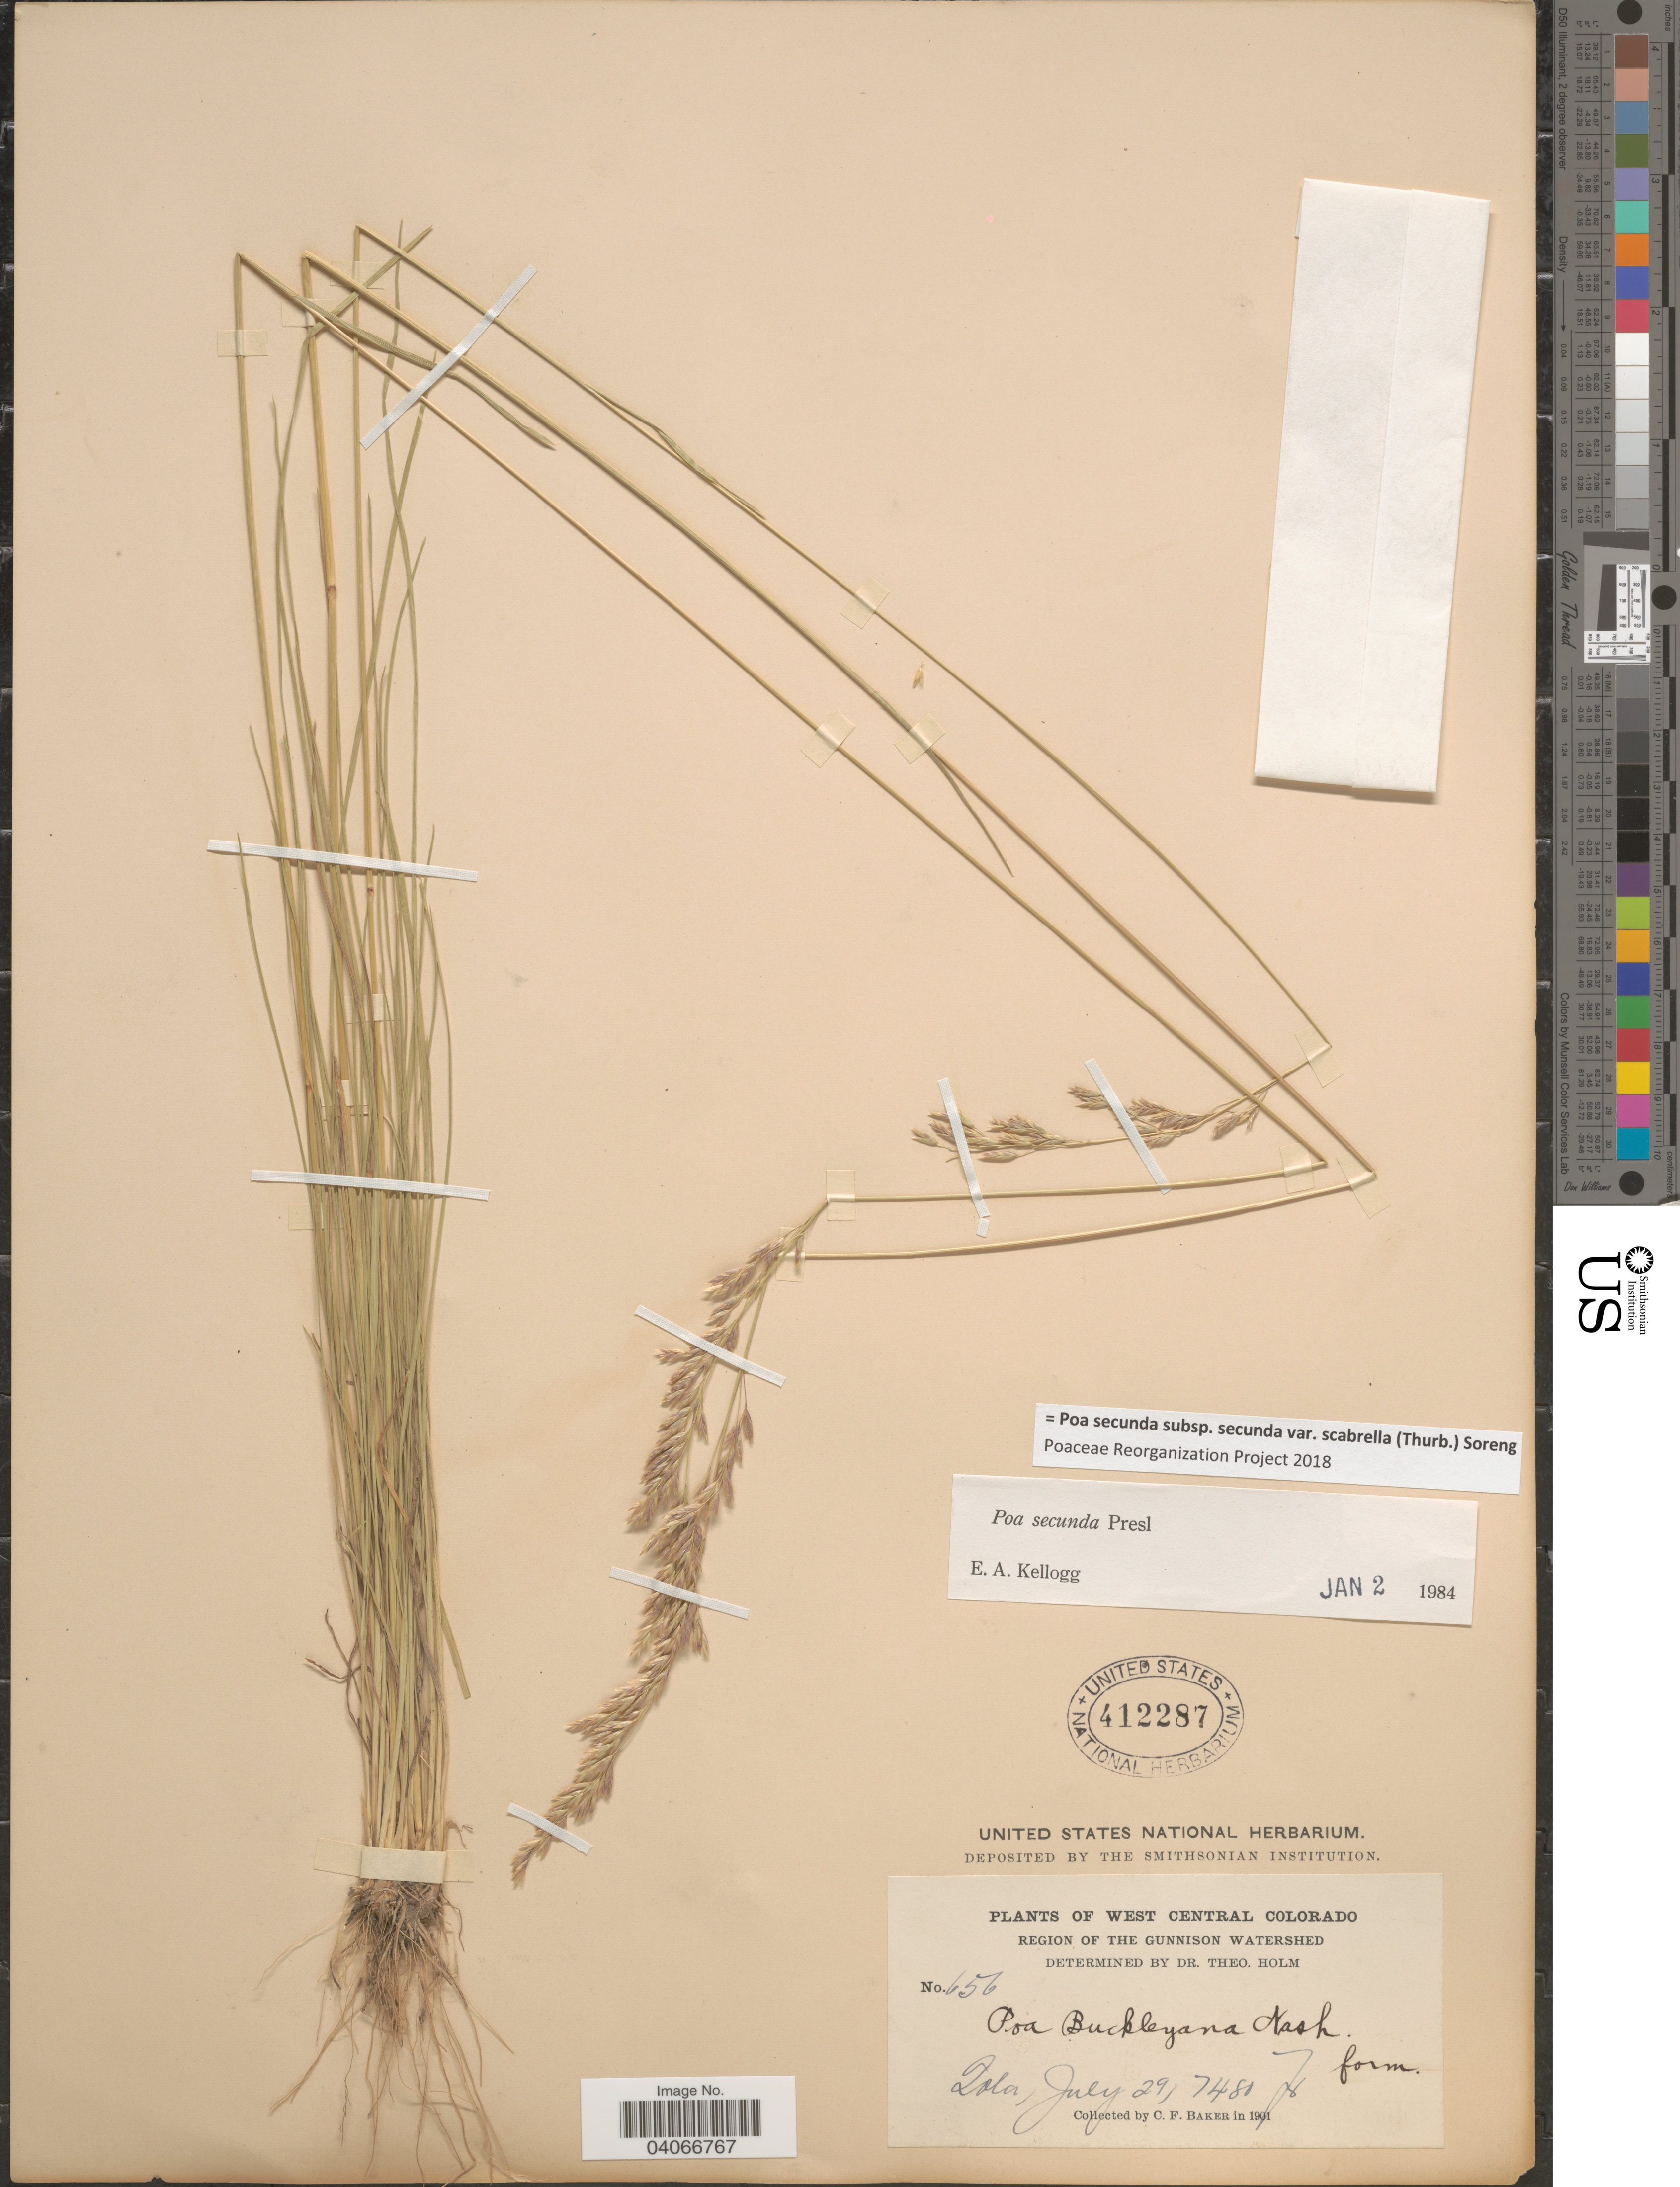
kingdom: Plantae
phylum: Tracheophyta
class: Liliopsida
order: Poales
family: Poaceae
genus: Poa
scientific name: Poa secunda subsp. secunda var. scabrella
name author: (Thurb.) Soreng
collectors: C. F. Baker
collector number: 656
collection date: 1901-07-29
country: United States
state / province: Colorado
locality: West Central Colorado. Region Of The Gunnison Watershed. Zola.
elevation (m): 2280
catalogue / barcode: US 412287